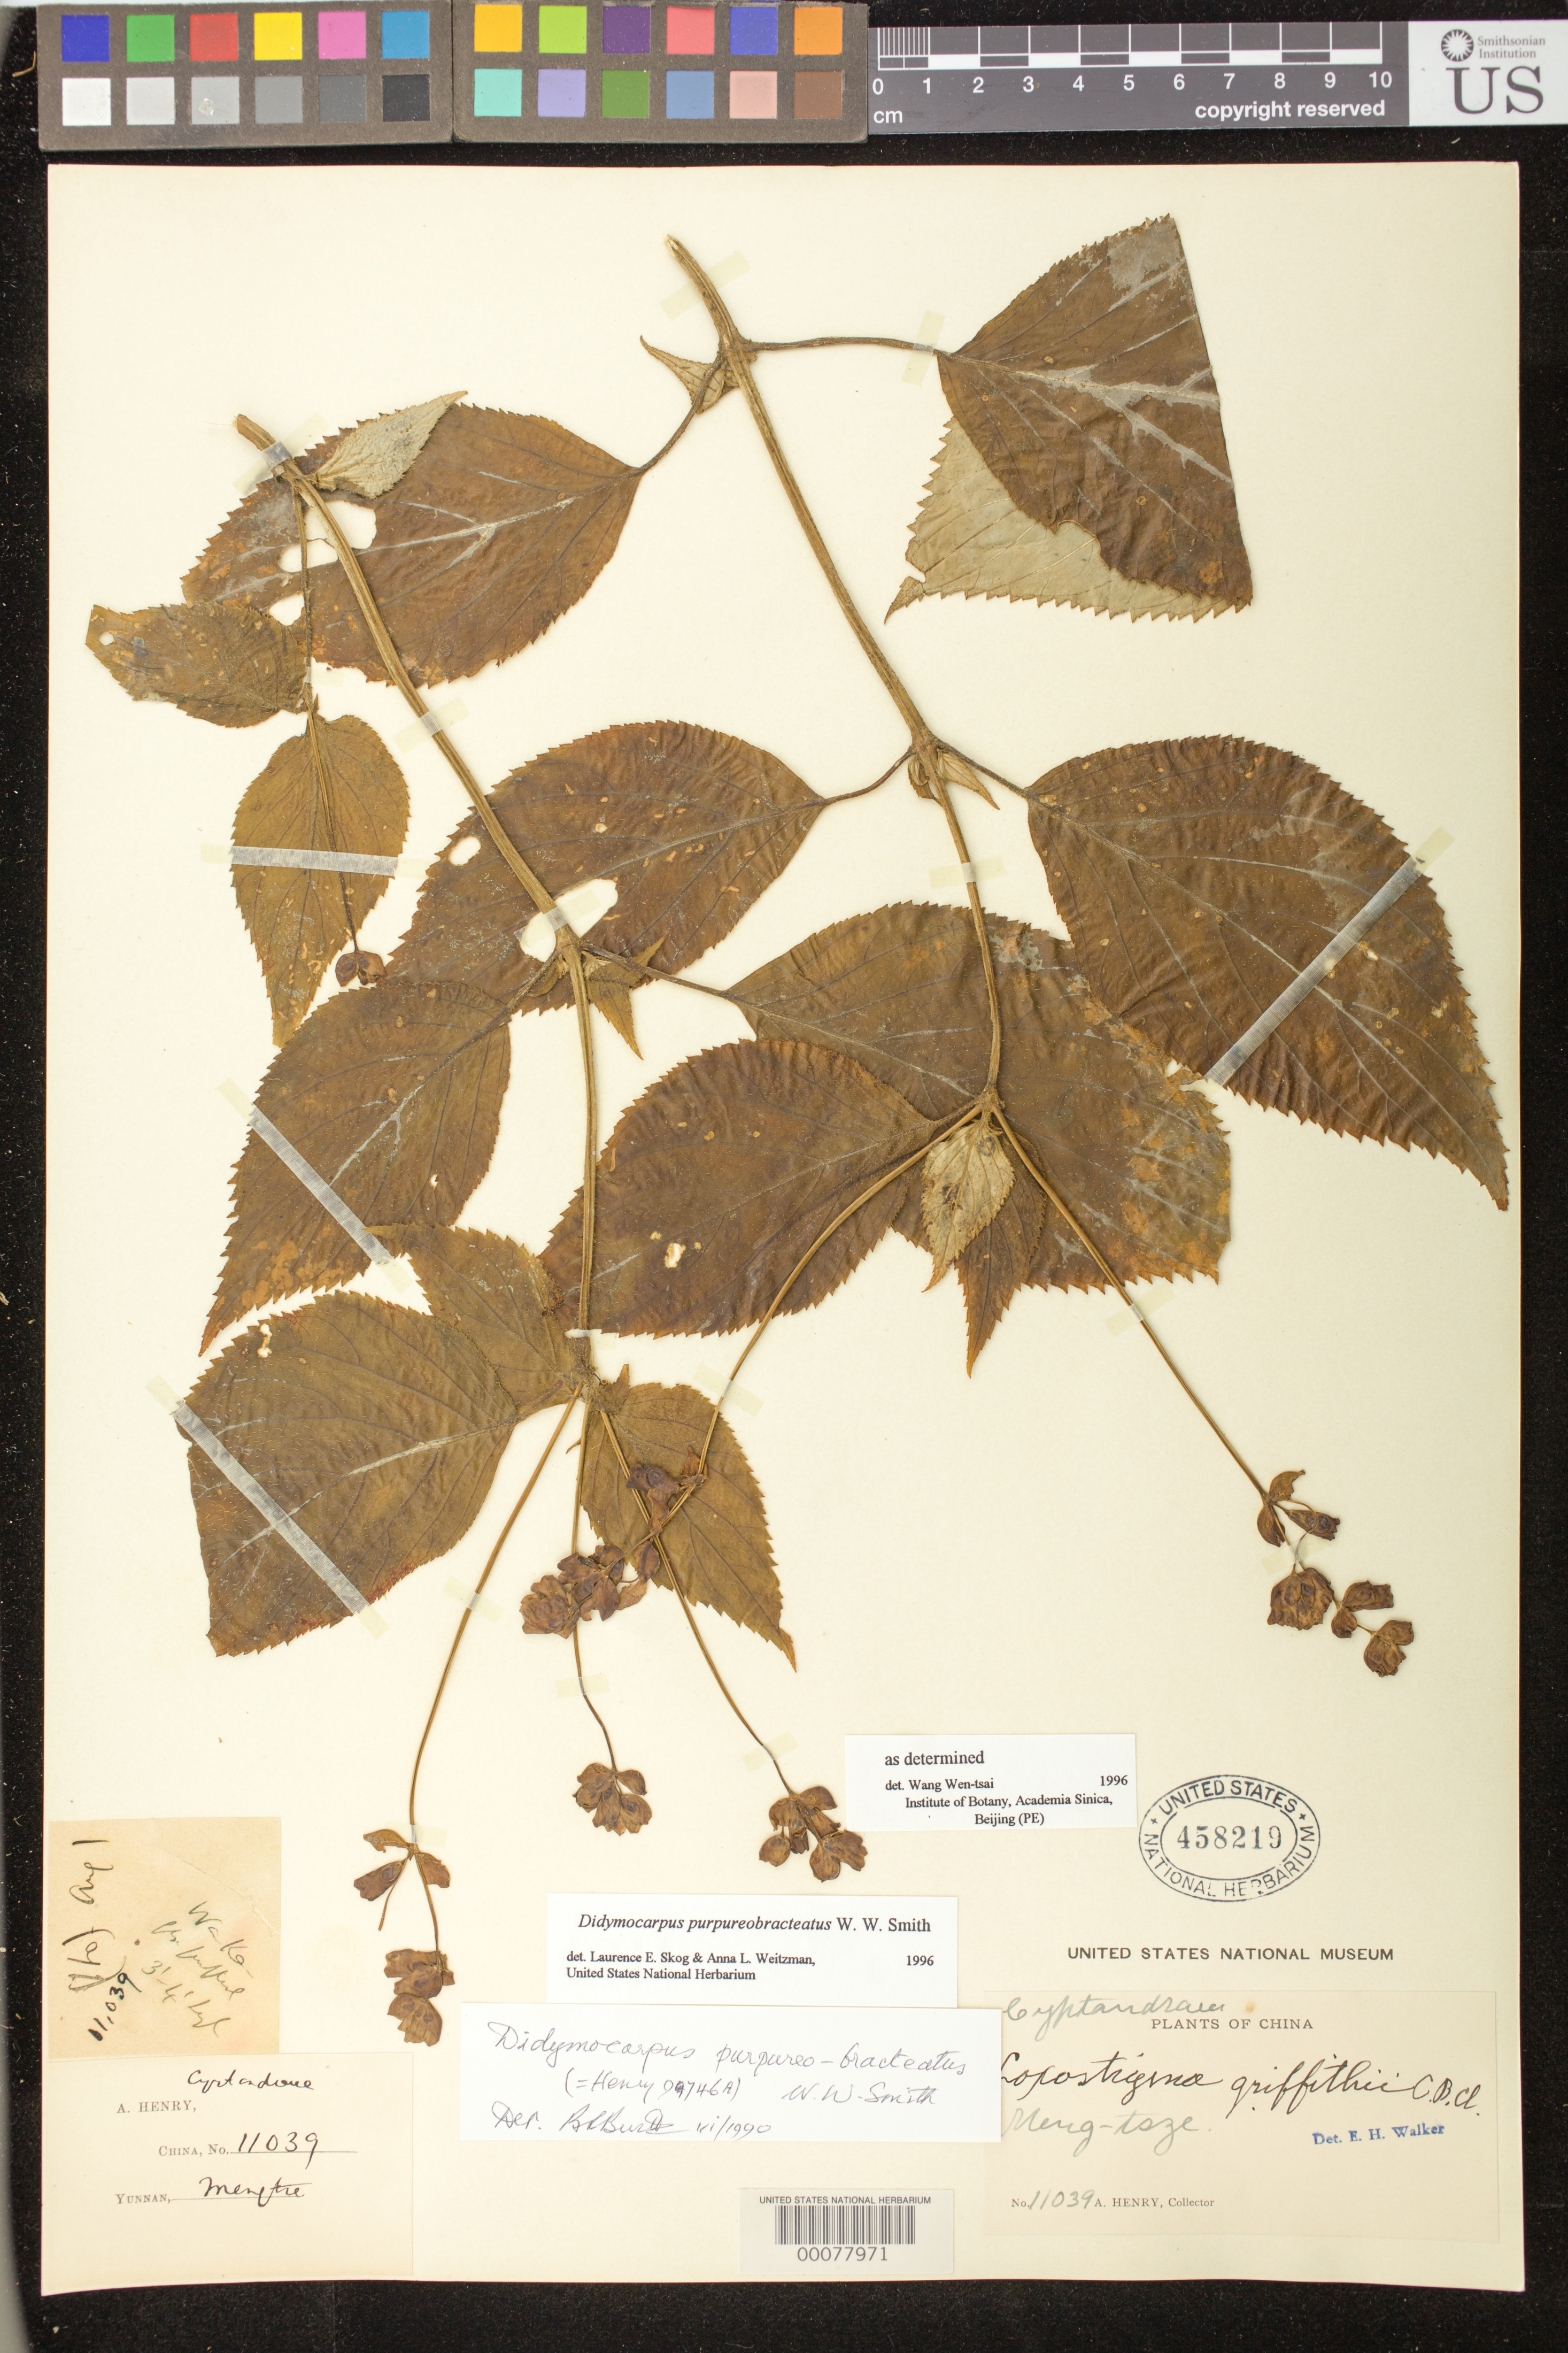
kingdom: Plantae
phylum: Tracheophyta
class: Magnoliopsida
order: Lamiales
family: Gesneriaceae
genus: Didymocarpus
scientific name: Didymocarpus purpureobracteatus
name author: W.W. Sm.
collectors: A. Henry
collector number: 11039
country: China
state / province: Yunnan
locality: Meng-tsze.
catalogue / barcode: US 458219